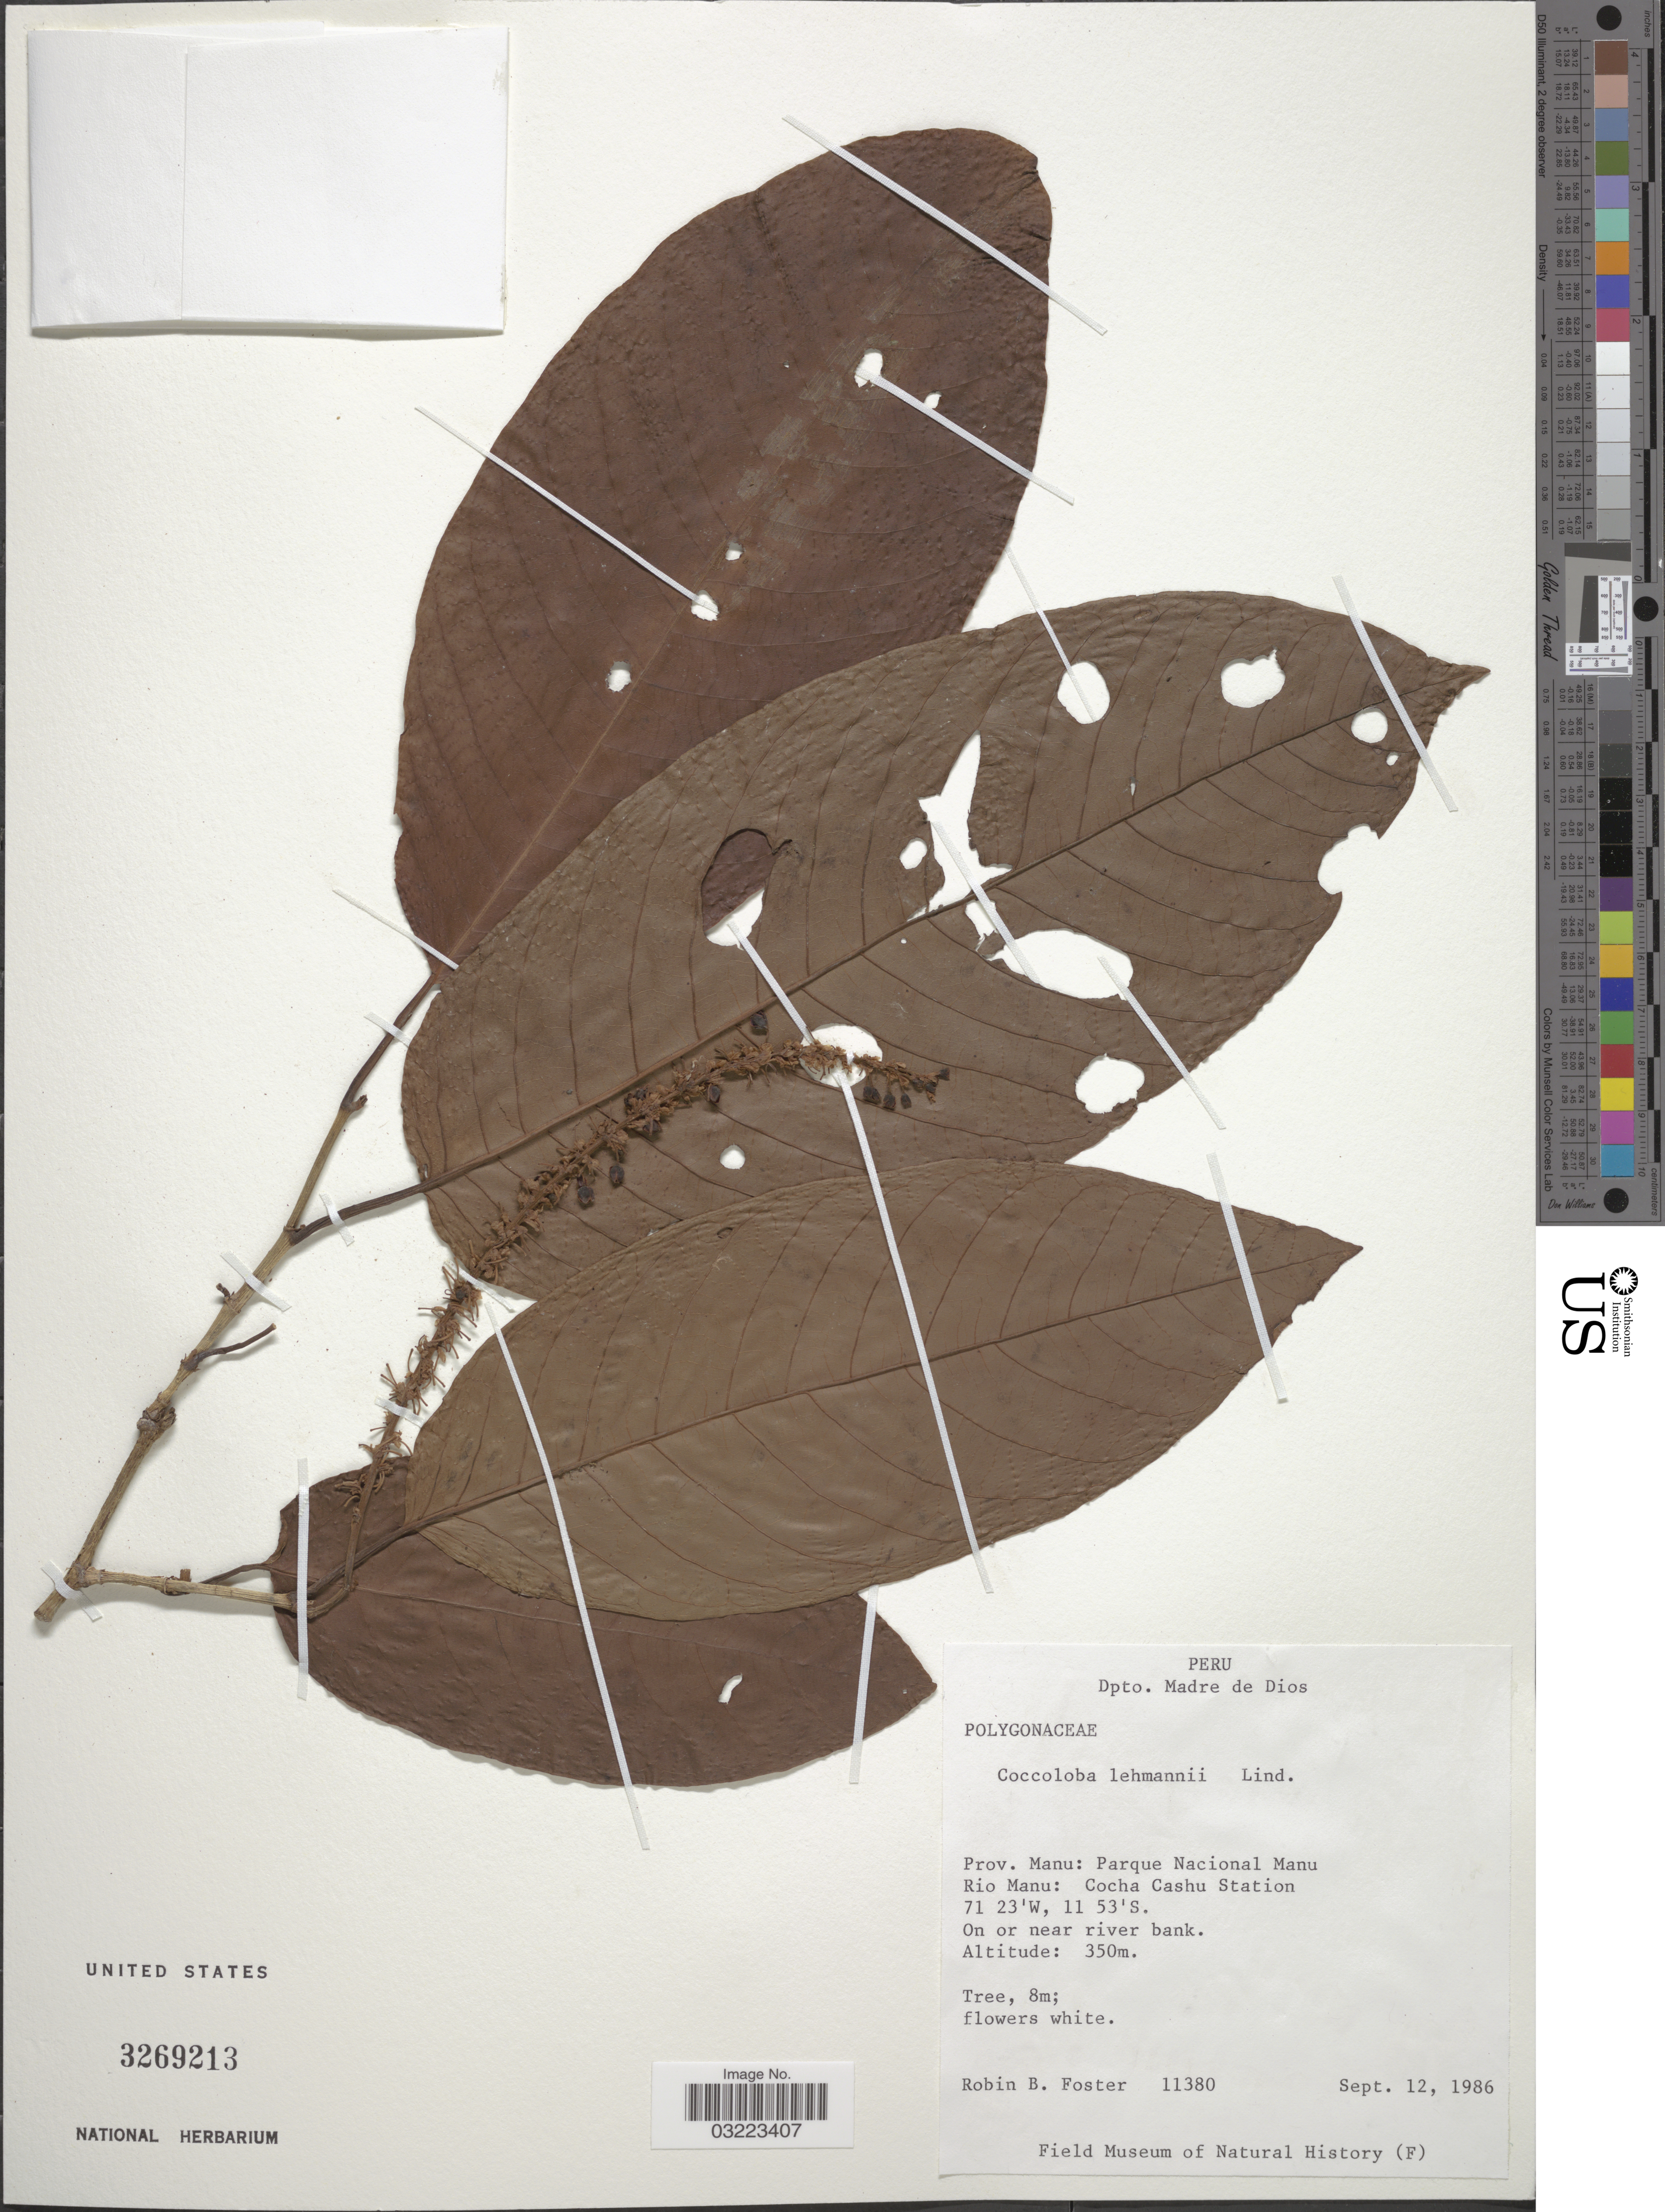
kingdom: Plantae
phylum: Tracheophyta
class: Magnoliopsida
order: Caryophyllales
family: Polygonaceae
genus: Coccoloba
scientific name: Coccoloba lehmannii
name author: Lindau ex Hieron.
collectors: R. B. Foster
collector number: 11380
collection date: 1986-09-12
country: Peru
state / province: Madre de Dios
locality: Dpto. Madre de Dios. Prov. Manu: Parque Nacional Manu. Rio Manu: Cocha Cashu Station.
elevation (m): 350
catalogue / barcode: US 3269213